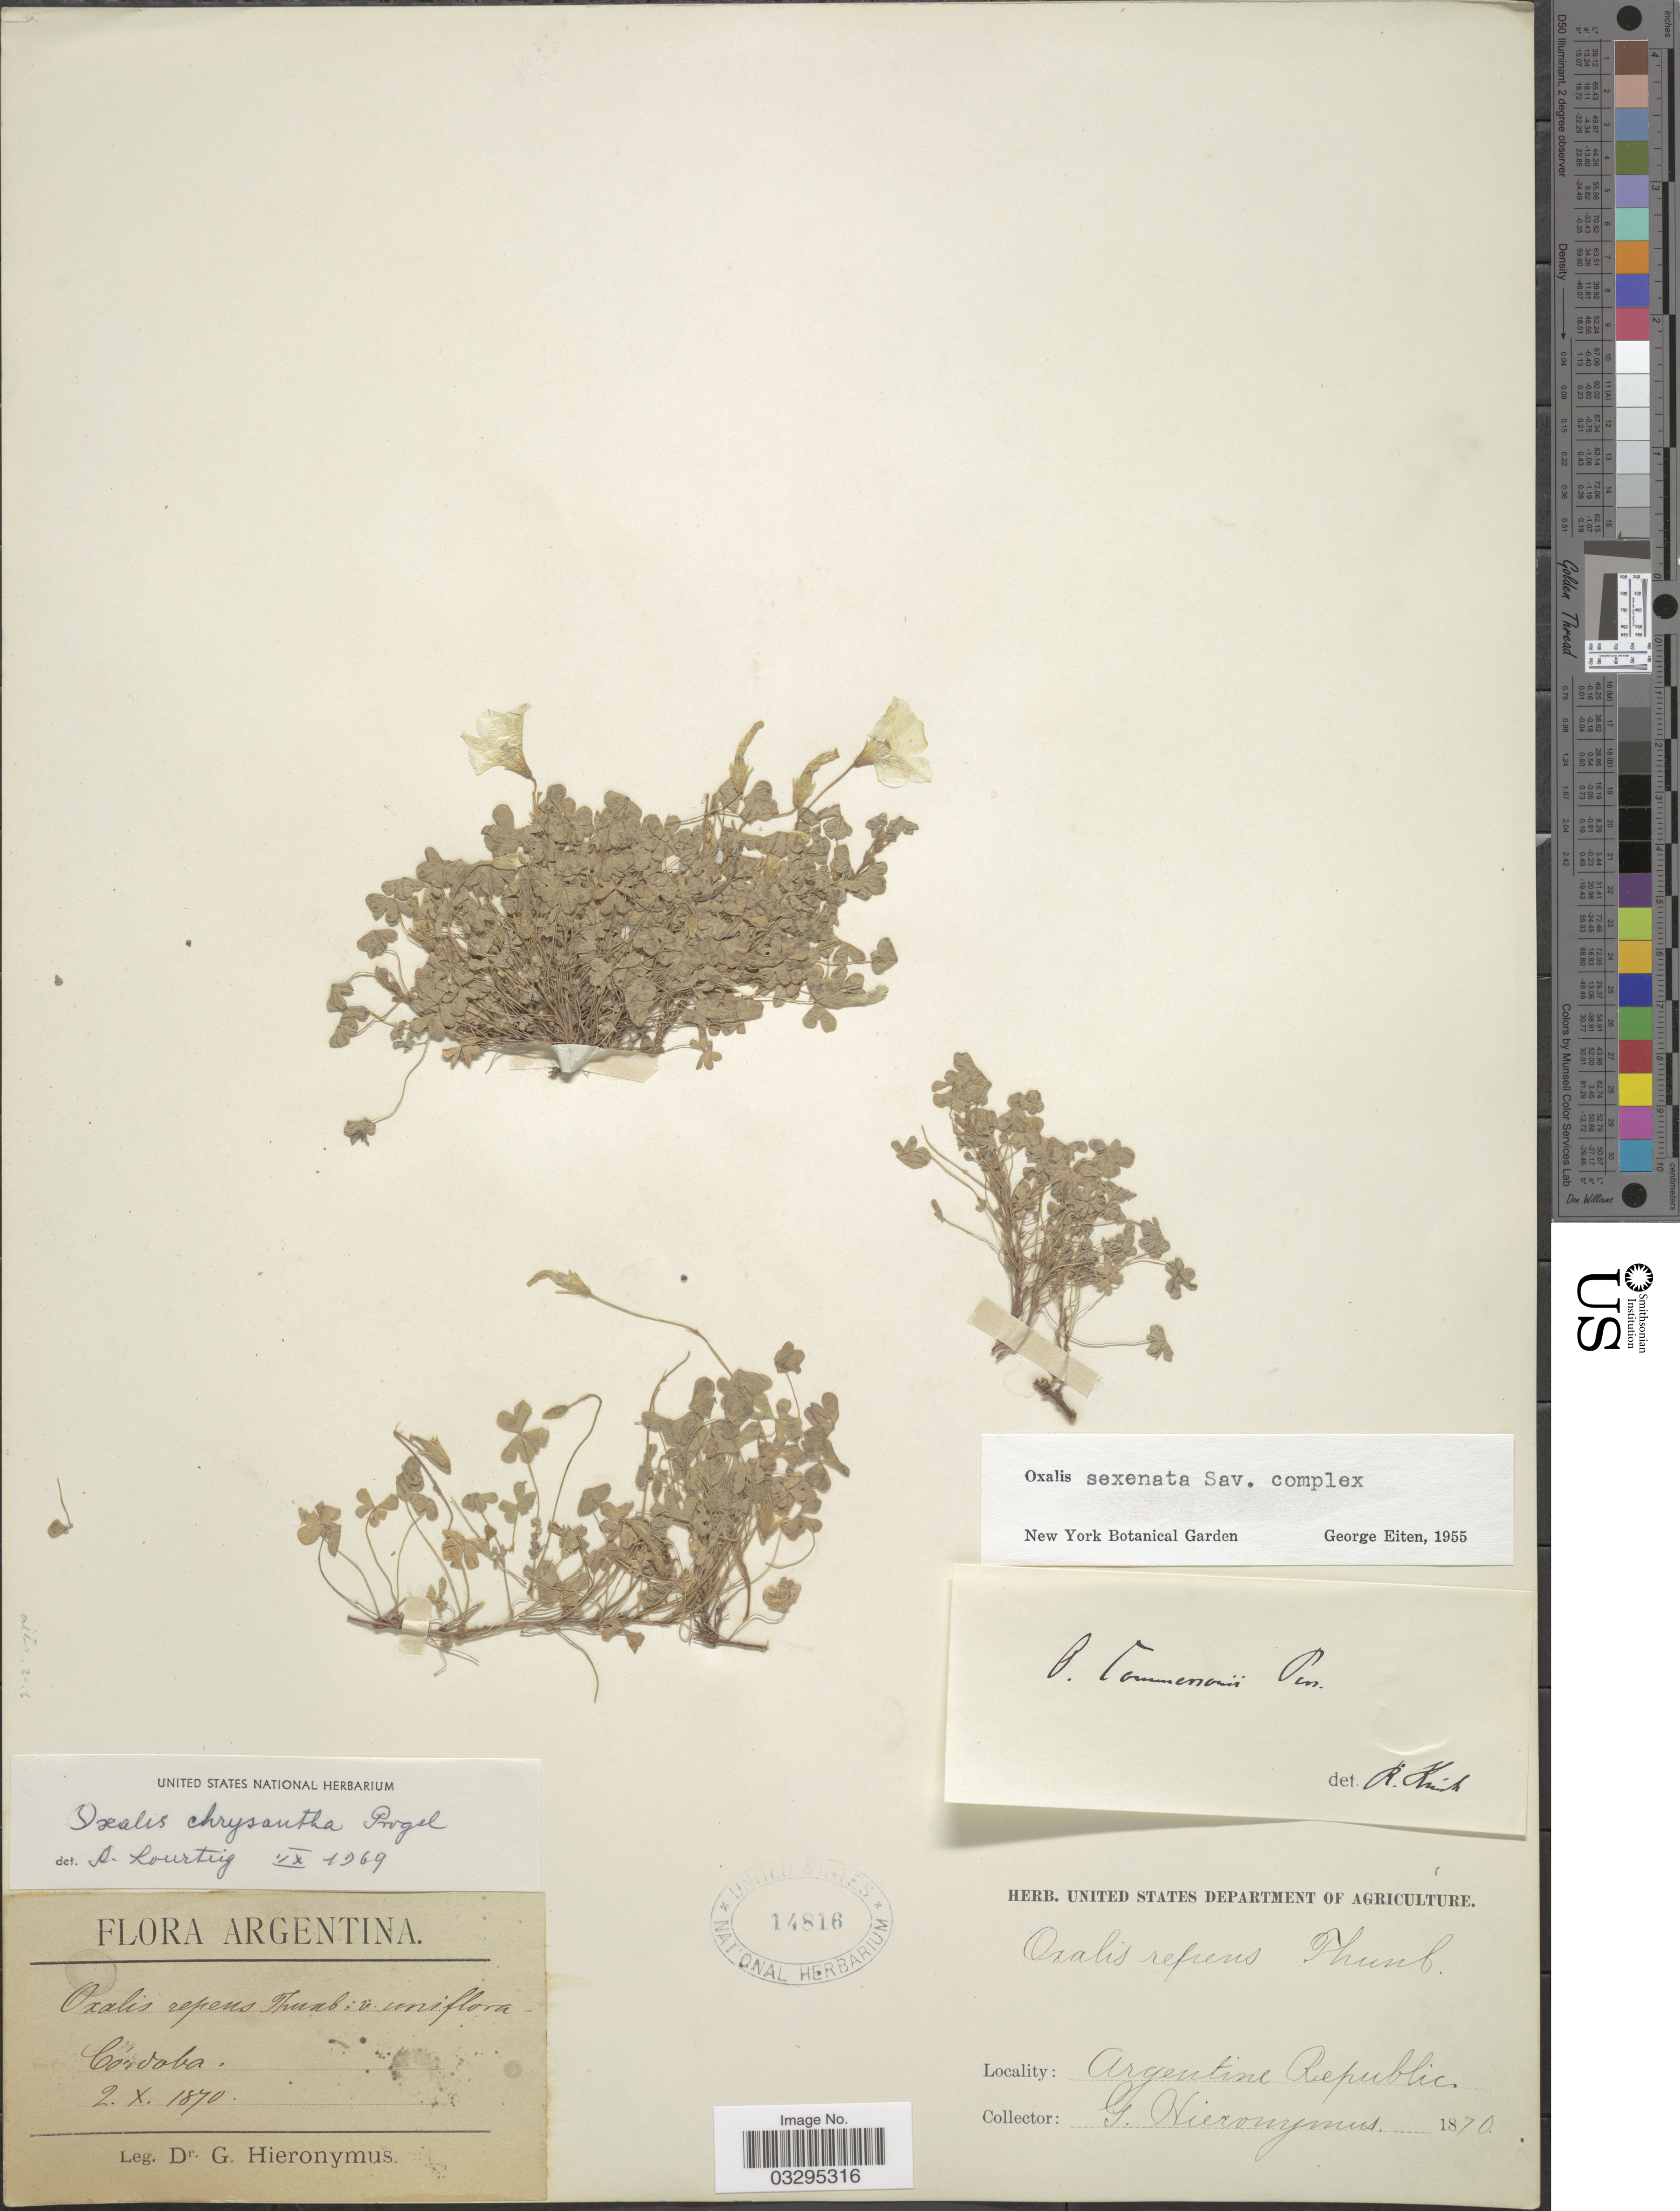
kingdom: Plantae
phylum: Tracheophyta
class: Magnoliopsida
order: Oxalidales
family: Oxalidaceae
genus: Oxalis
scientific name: Oxalis conorrhiza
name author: Jacq.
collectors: G. H. Hieronymus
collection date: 1870-10-02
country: Argentina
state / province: Cordoba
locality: Argentine Republic.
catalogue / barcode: US 14816